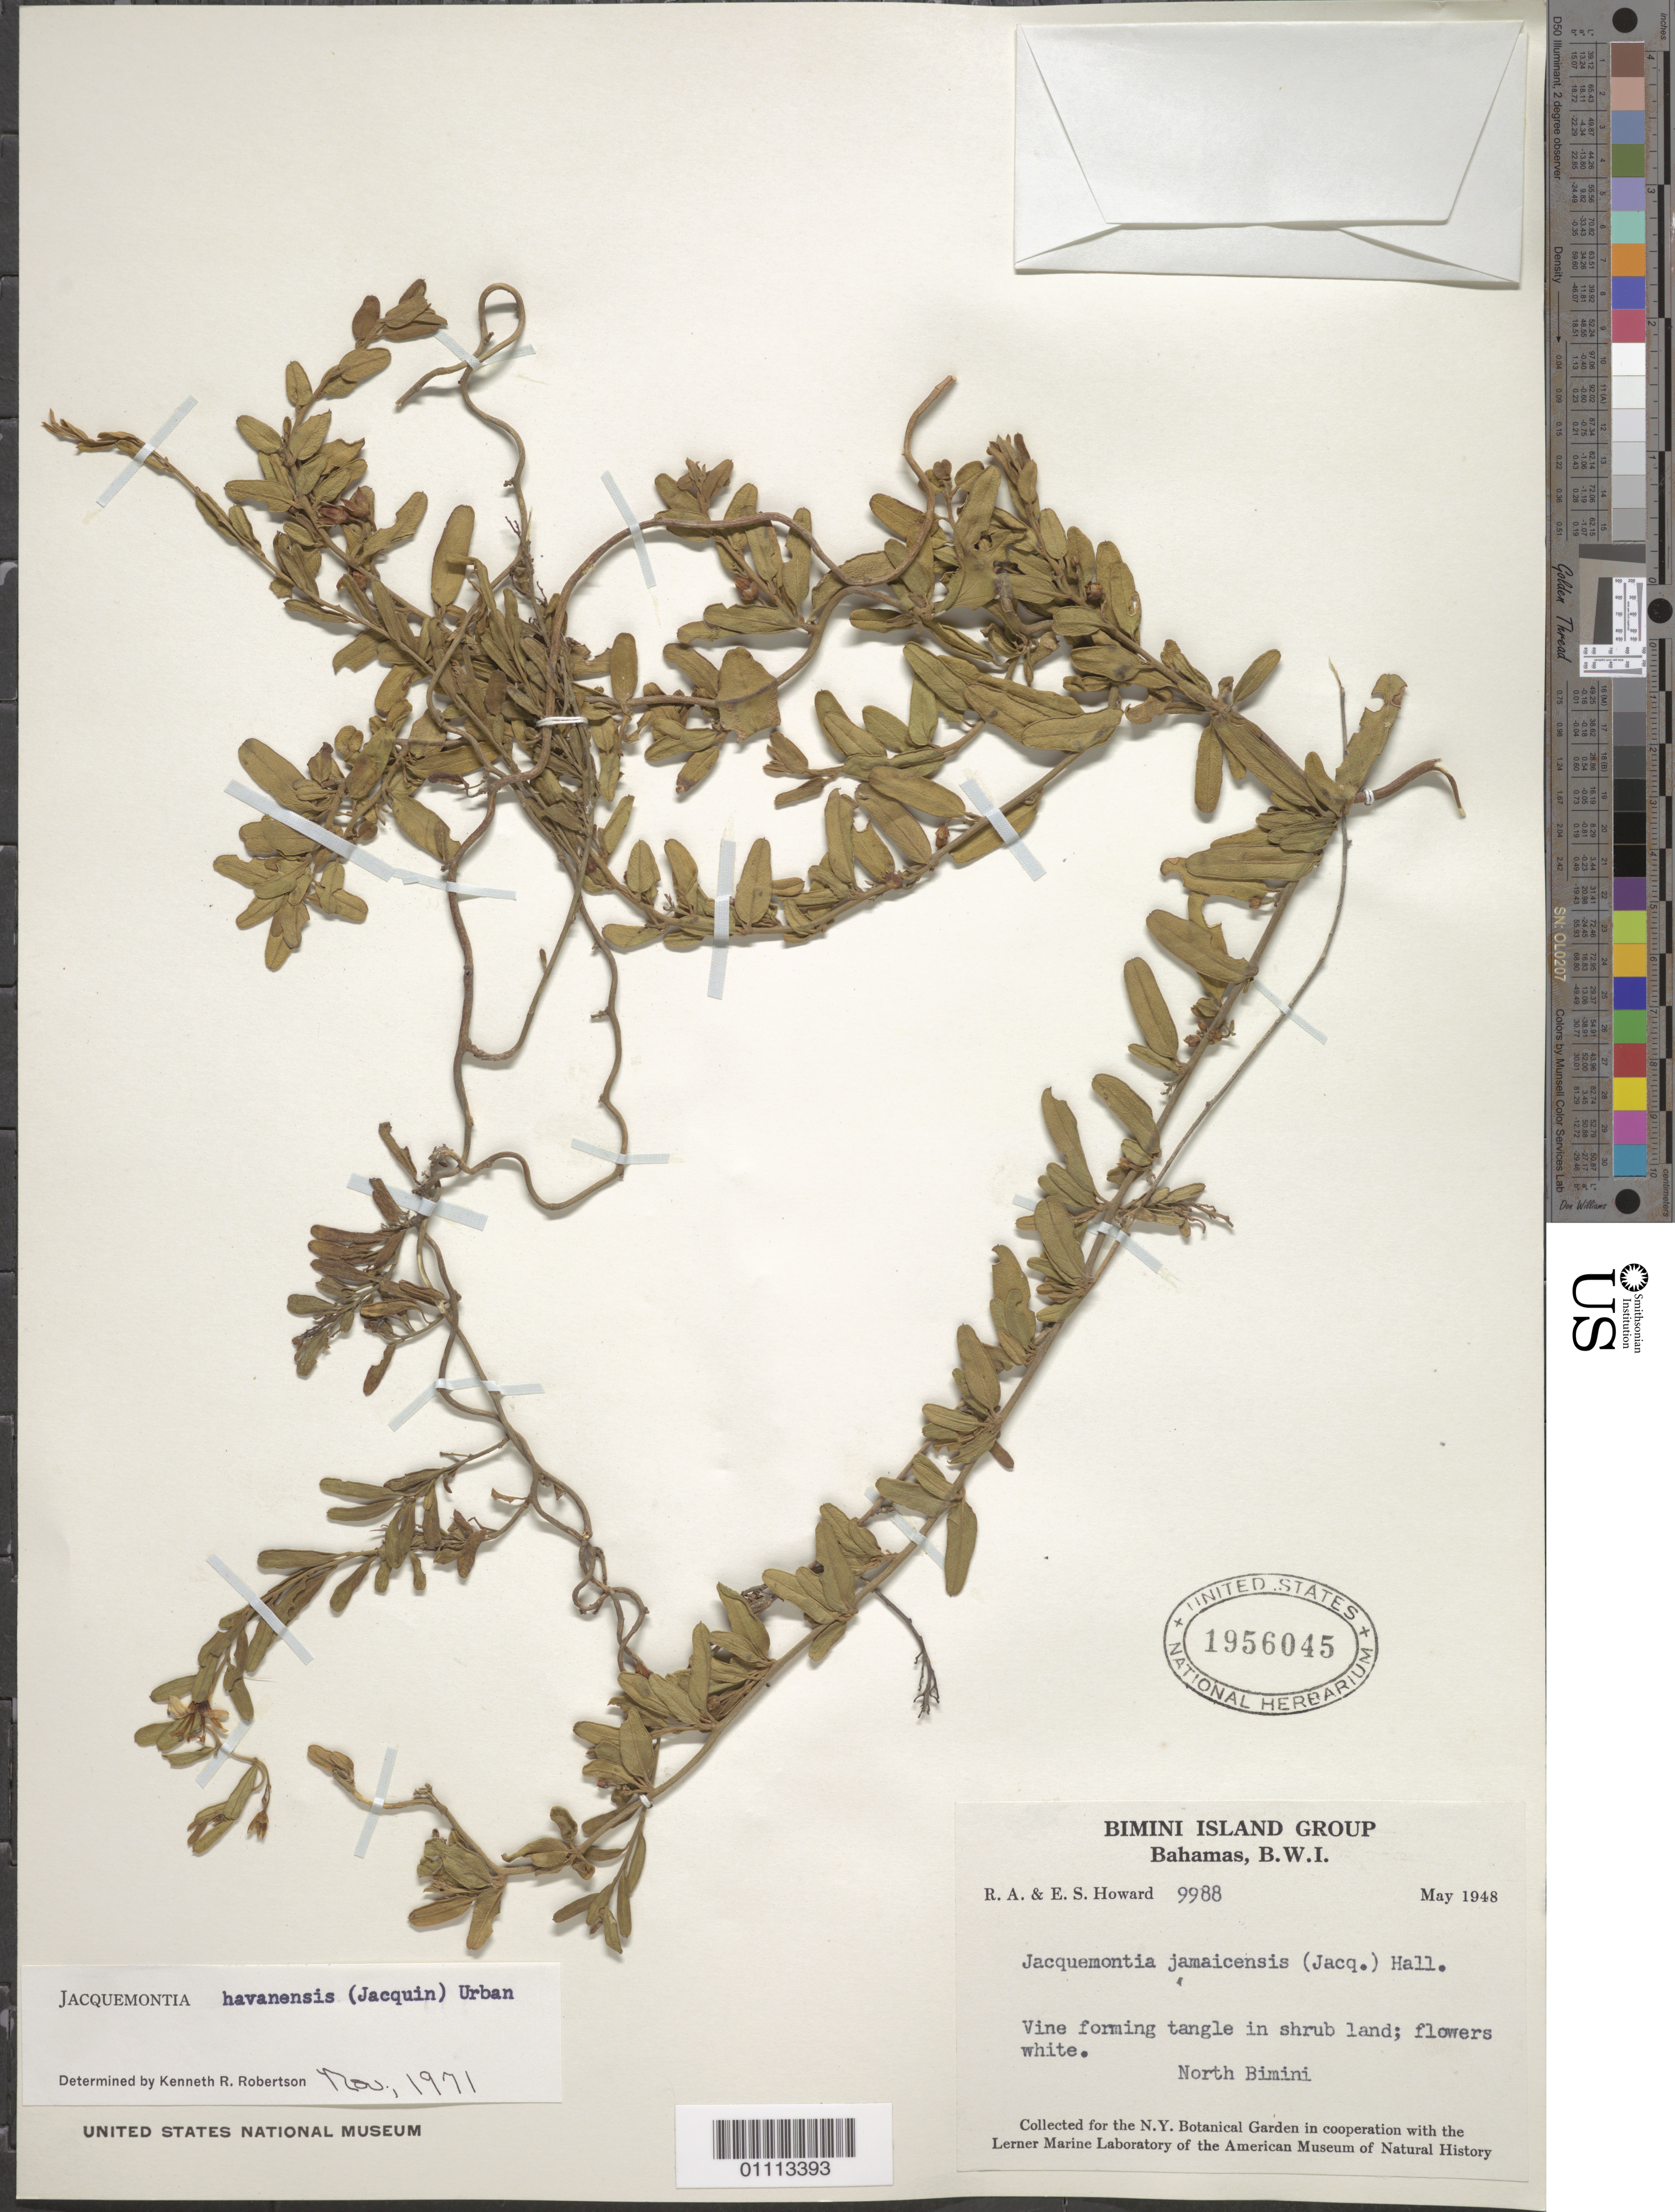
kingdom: Plantae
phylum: Tracheophyta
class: Magnoliopsida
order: Solanales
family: Convolvulaceae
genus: Jacquemontia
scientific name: Jacquemontia havanensis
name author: (Jacq.) Urb.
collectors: R. A. Howard & E. S. Howard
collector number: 9988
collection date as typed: May 1948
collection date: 1948-05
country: Bahamas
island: North Bimini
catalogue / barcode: US 1956045